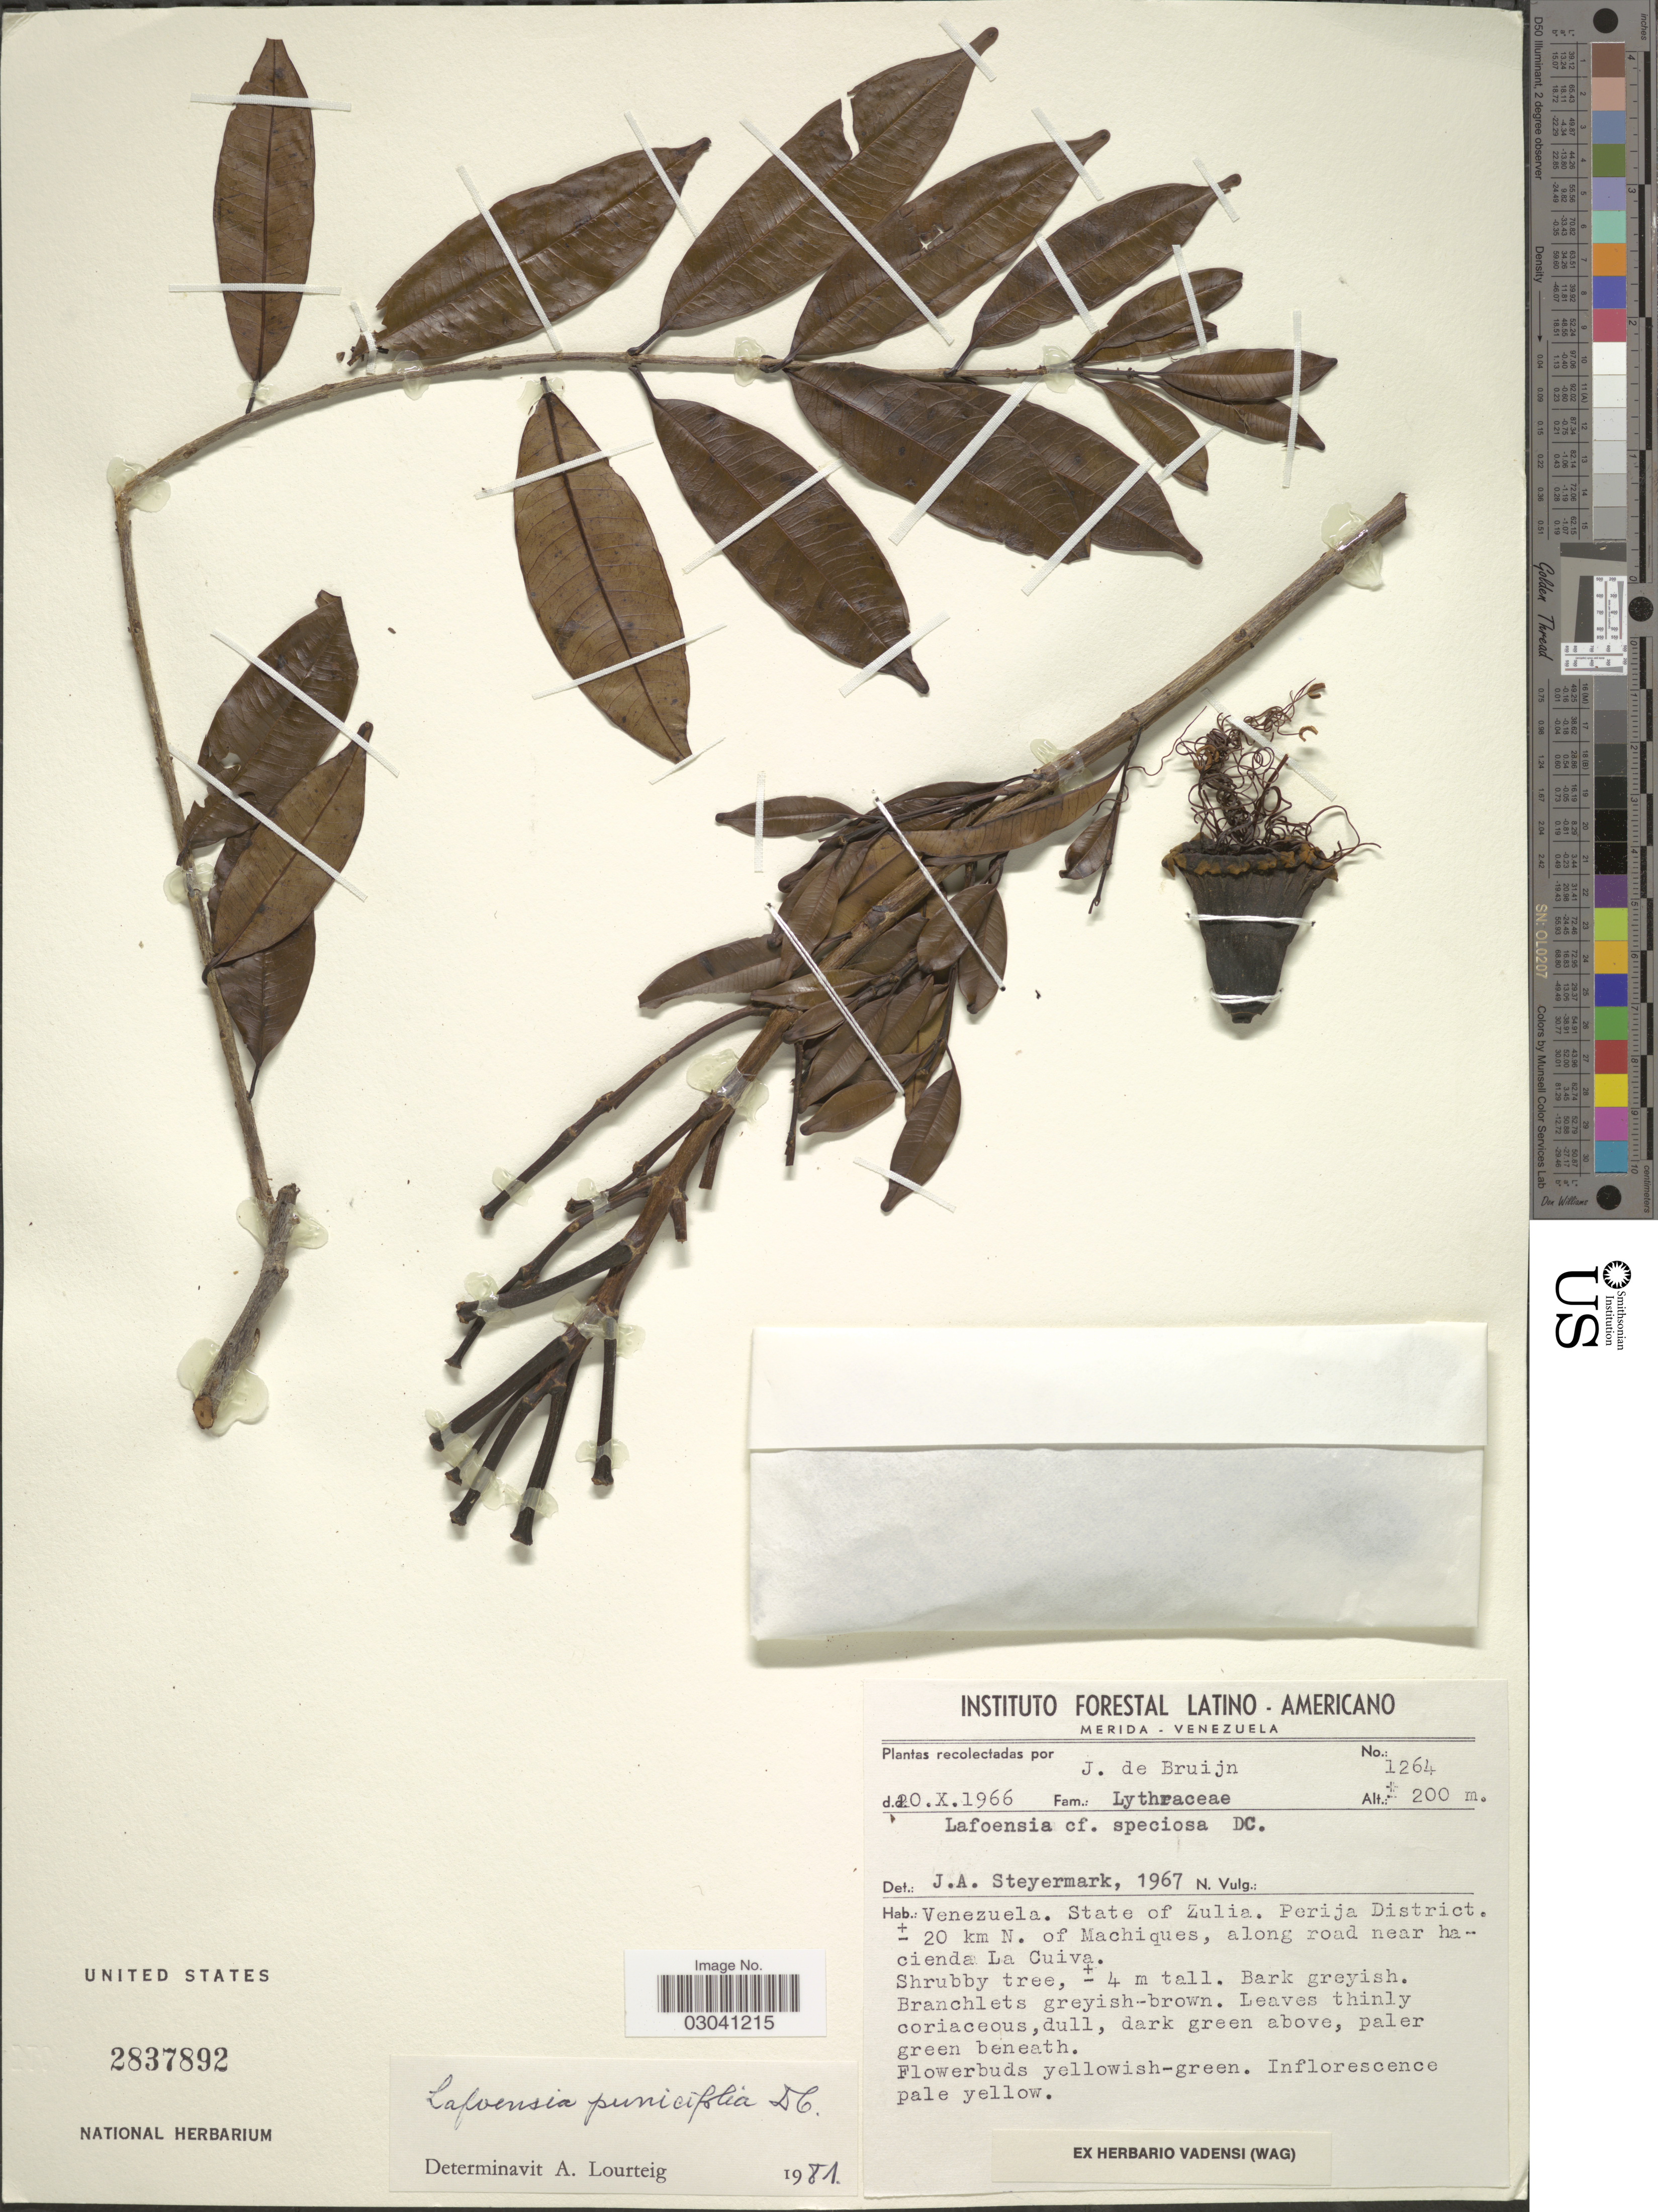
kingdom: Plantae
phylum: Tracheophyta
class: Magnoliopsida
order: Myrtales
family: Lythraceae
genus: Lafoensia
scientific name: Lafoensia punicifolia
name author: DC.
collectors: J. Bruijn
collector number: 1264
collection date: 1966-10-20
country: Venezuela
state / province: Zulia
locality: Perija District. ± 20 km N. of Machiques, along road near hacienda La Cuiva.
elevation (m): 200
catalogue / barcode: US 2837892